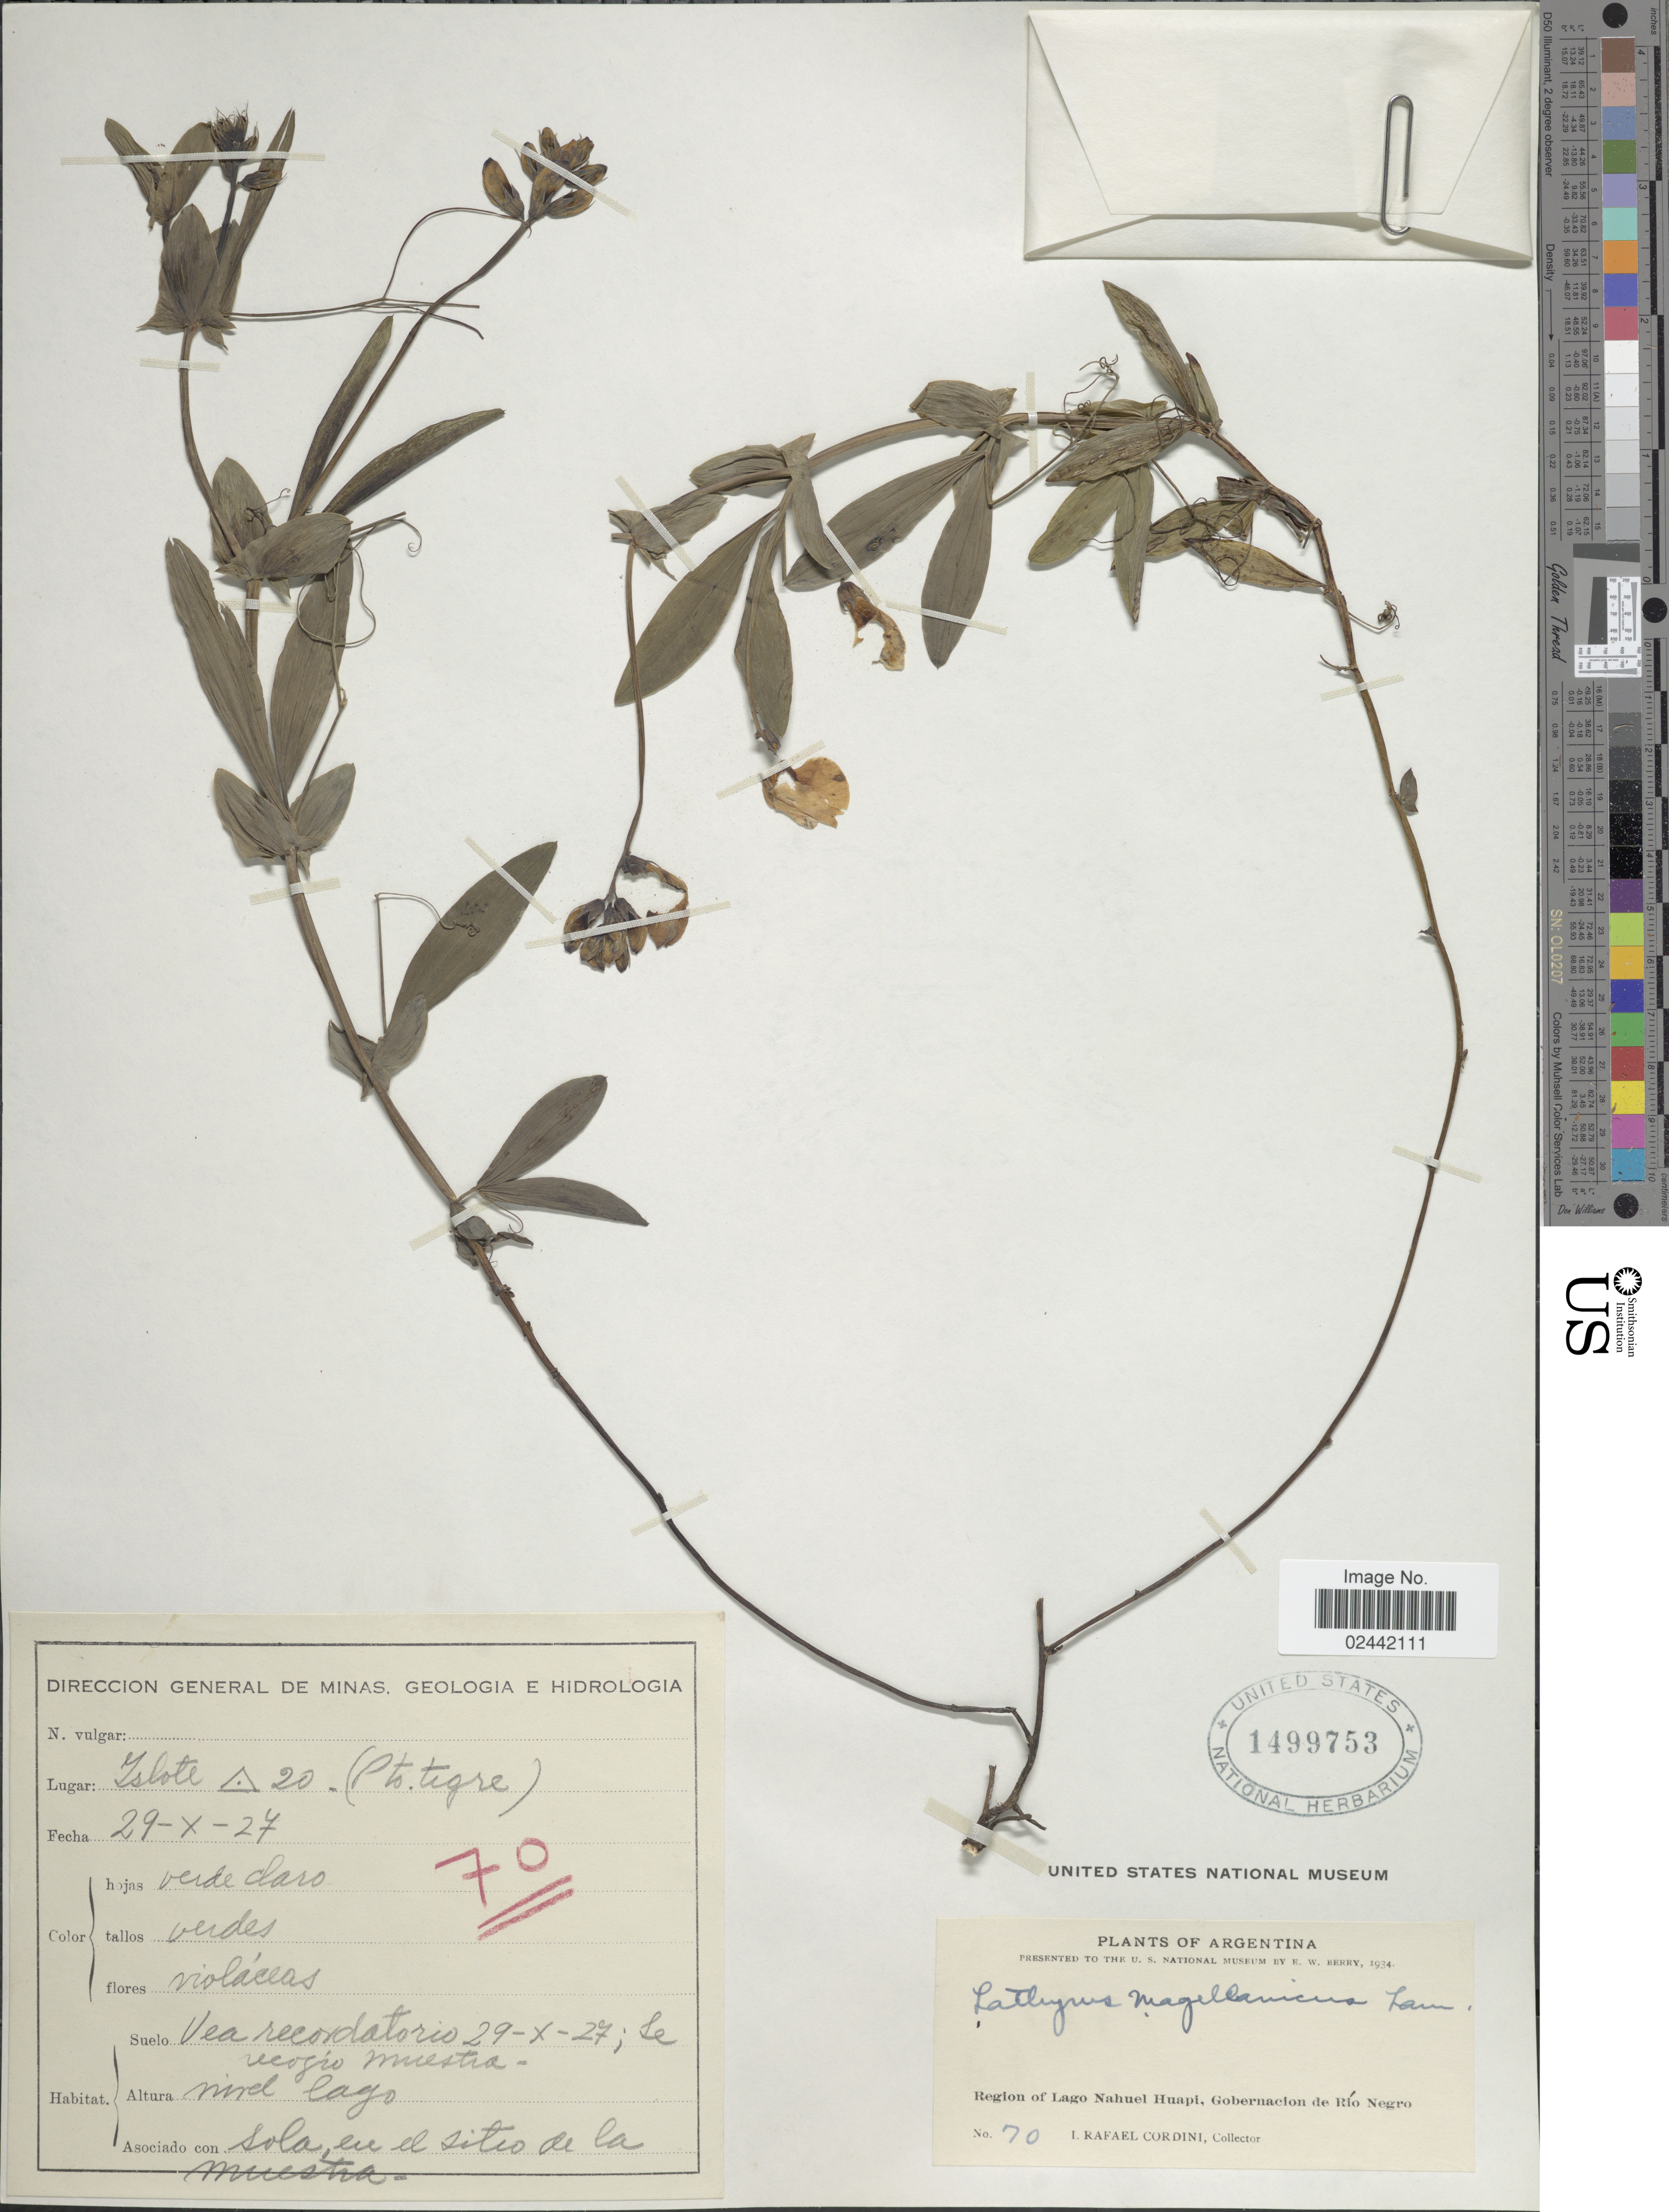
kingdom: Plantae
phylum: Tracheophyta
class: Magnoliopsida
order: Fabales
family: Fabaceae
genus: Lathyrus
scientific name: Lathyrus magellanicus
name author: Lam.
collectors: I. Cordini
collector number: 70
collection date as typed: Transcribed d/m/y: 29/10/27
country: Argentina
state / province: Rio Negro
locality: Region of Lago Nathuel Huapi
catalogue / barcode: US 1499753